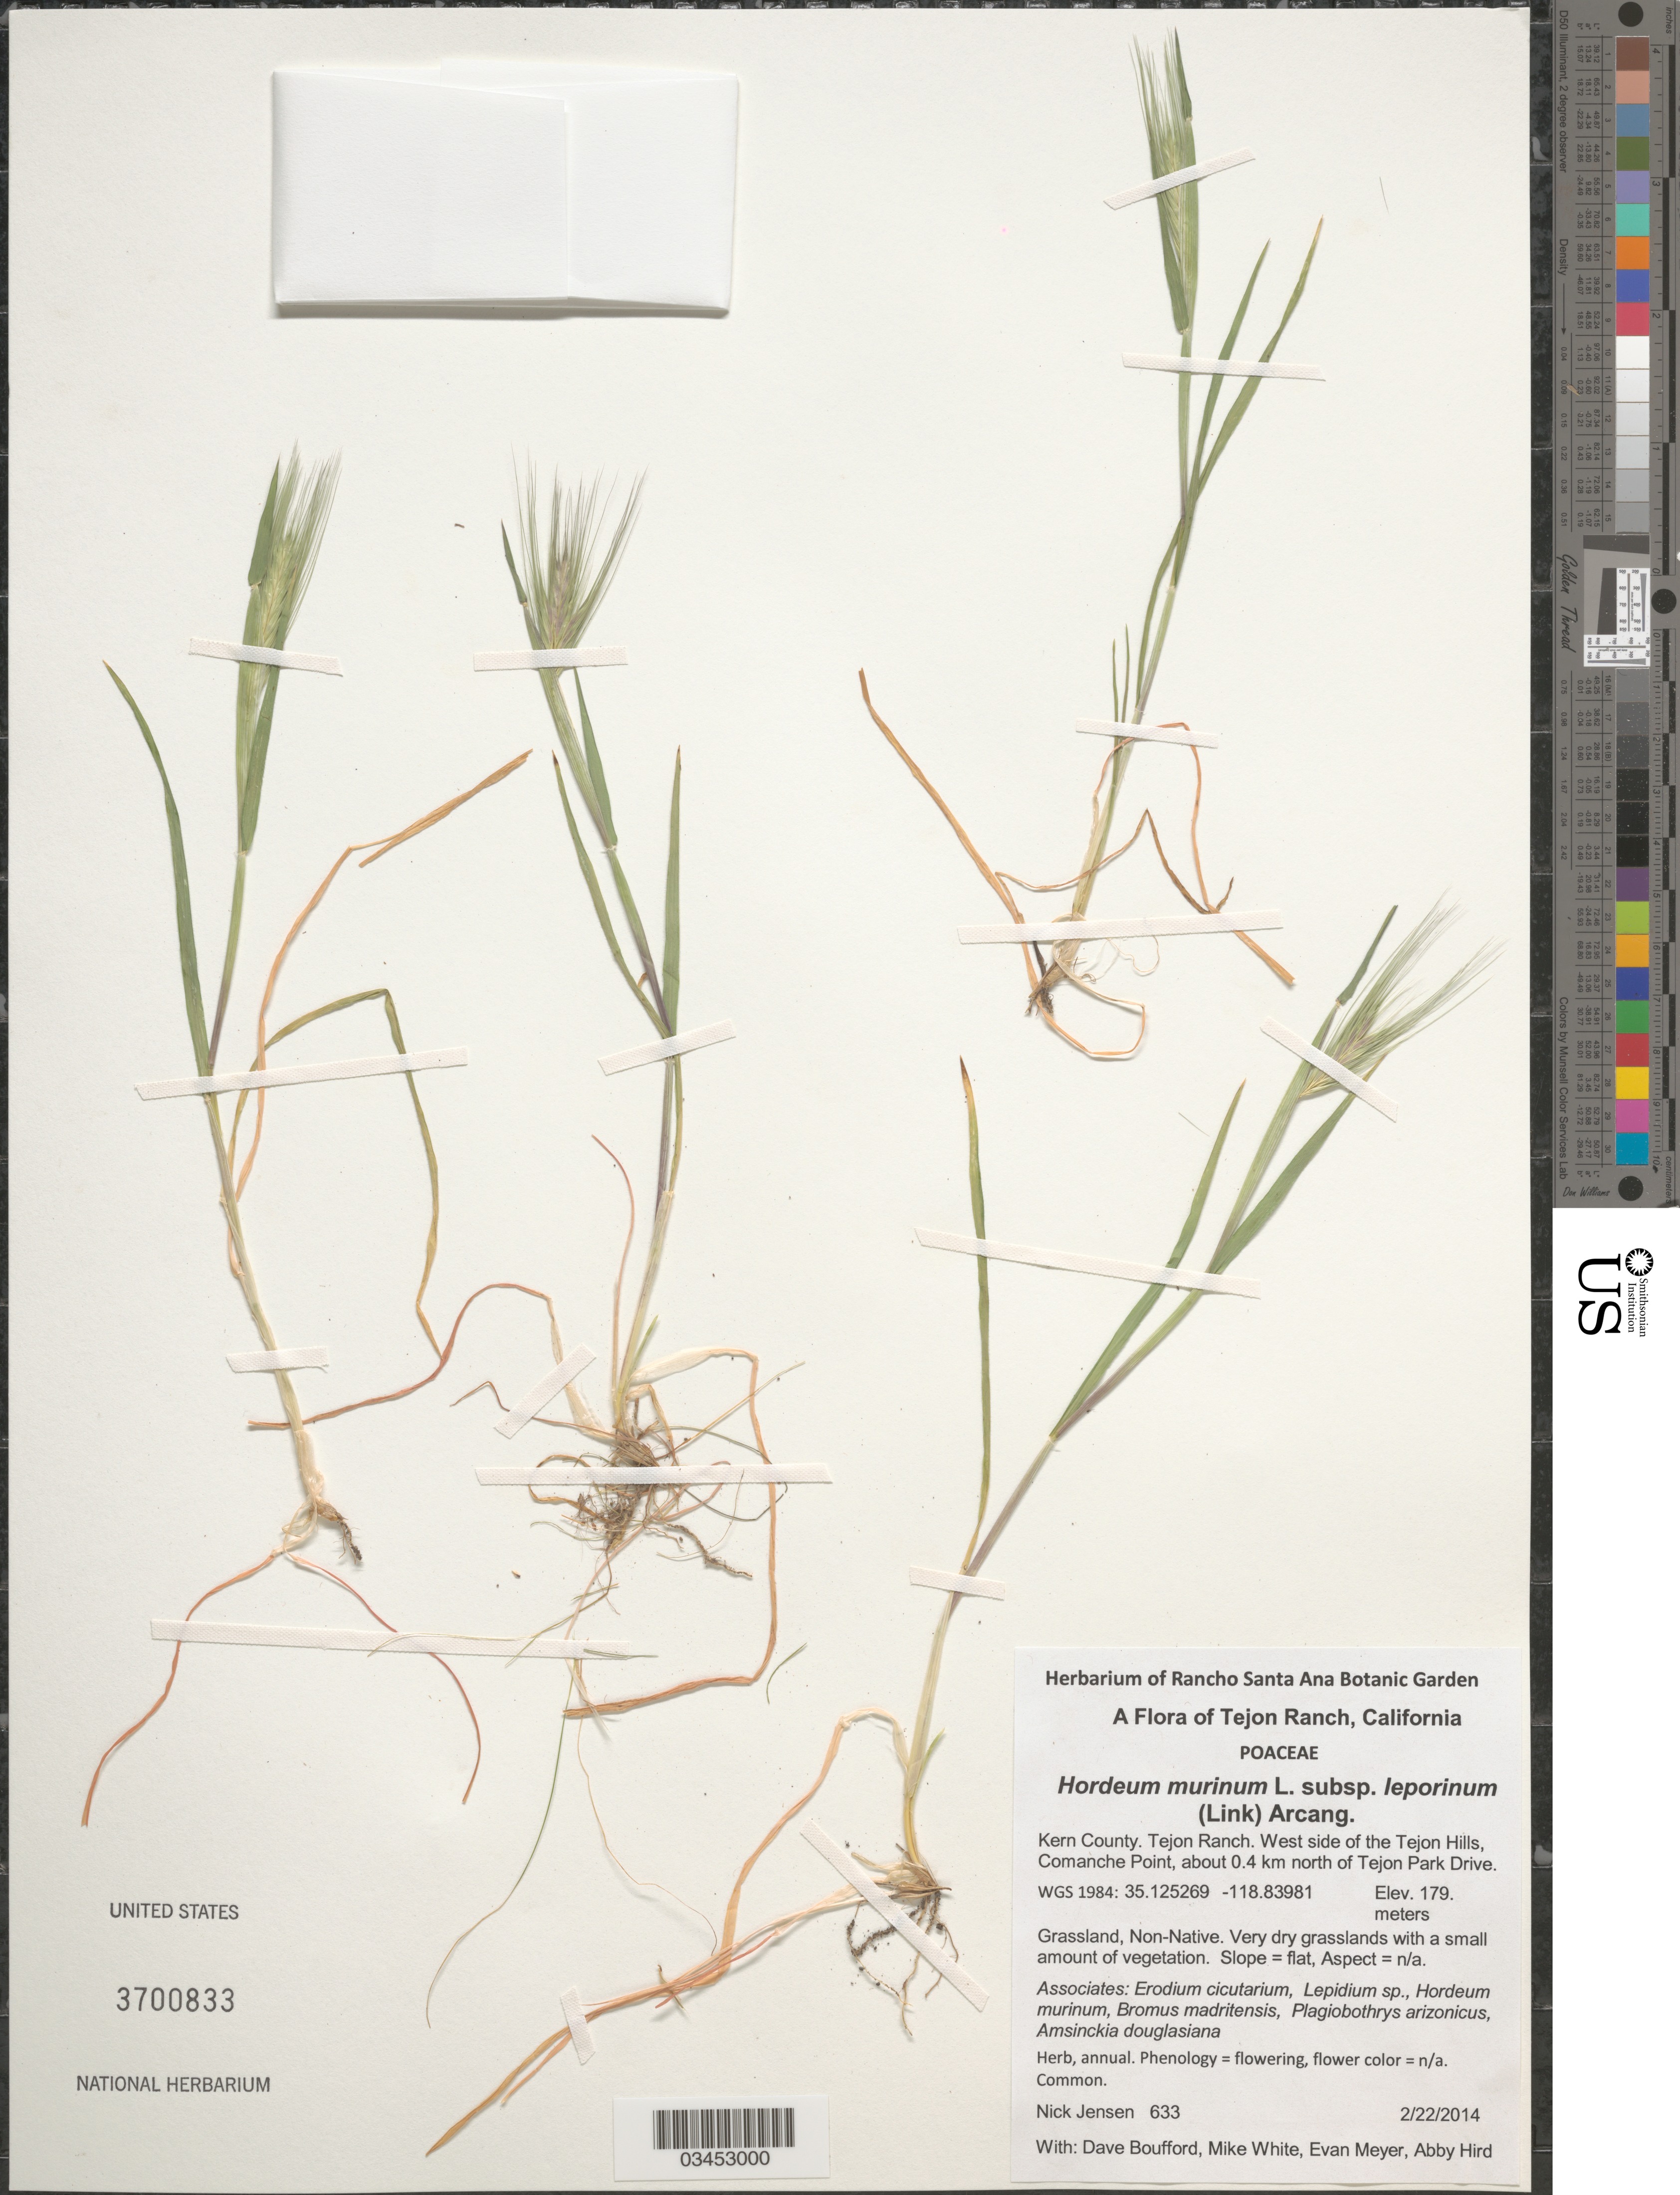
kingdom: Plantae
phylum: Tracheophyta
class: Liliopsida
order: Poales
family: Poaceae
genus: Hordeum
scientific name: Hordeum murinum subsp. leporinum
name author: (Link) Arcang.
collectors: N. Jensen, D. Boufford, M. White, E. Meyer & A. Hird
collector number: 633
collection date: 2014-02-22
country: United States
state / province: California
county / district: Kern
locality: Tejon Ranch. Kern County. Tejon Ranch. West side of the Tejon Hills, Comanche Point, about 0.4 km north of Tejon Park Drive. WGS 1984.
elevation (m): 179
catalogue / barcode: US 3700833